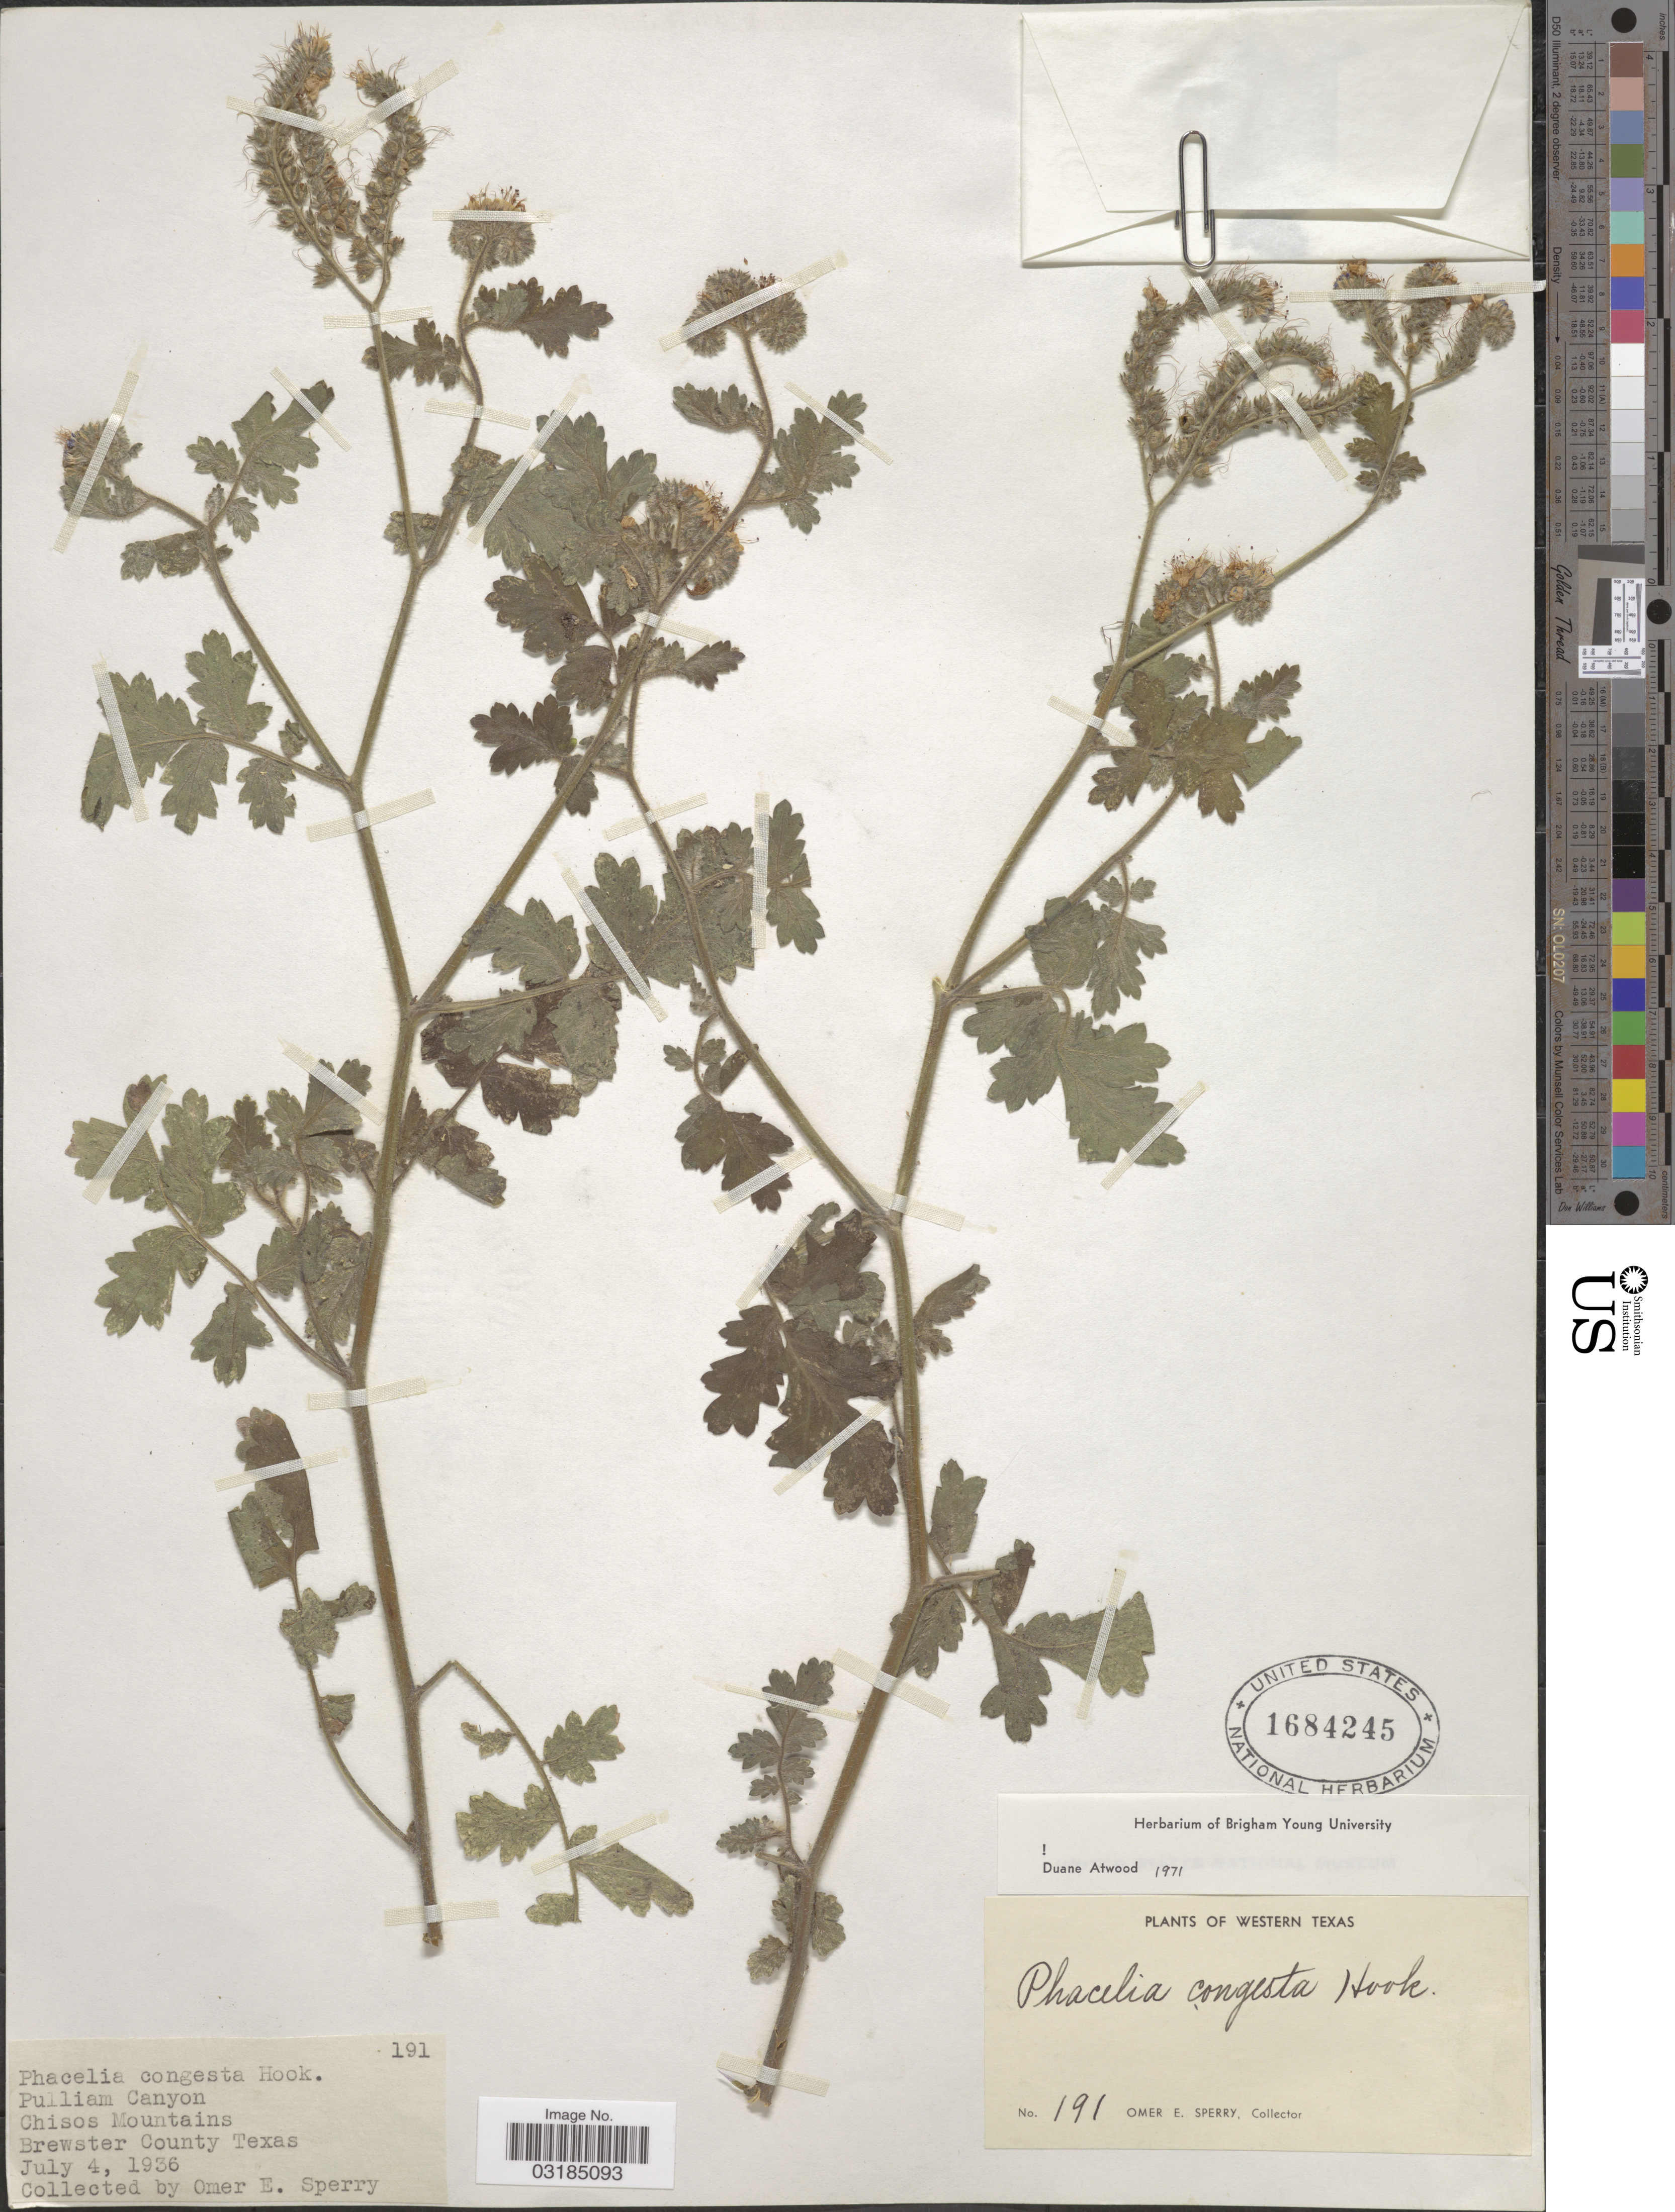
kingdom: Plantae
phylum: Tracheophyta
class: Magnoliopsida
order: Boraginales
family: Hydrophyllaceae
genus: Phacelia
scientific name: Phacelia congesta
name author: Hook.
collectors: O. E. Sperry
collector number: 191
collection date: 1935-07-04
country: United States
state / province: Texas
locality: Pulliam Canyon. Chisos Mountains, Brewster County. Western Texas.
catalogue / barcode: US 1684245